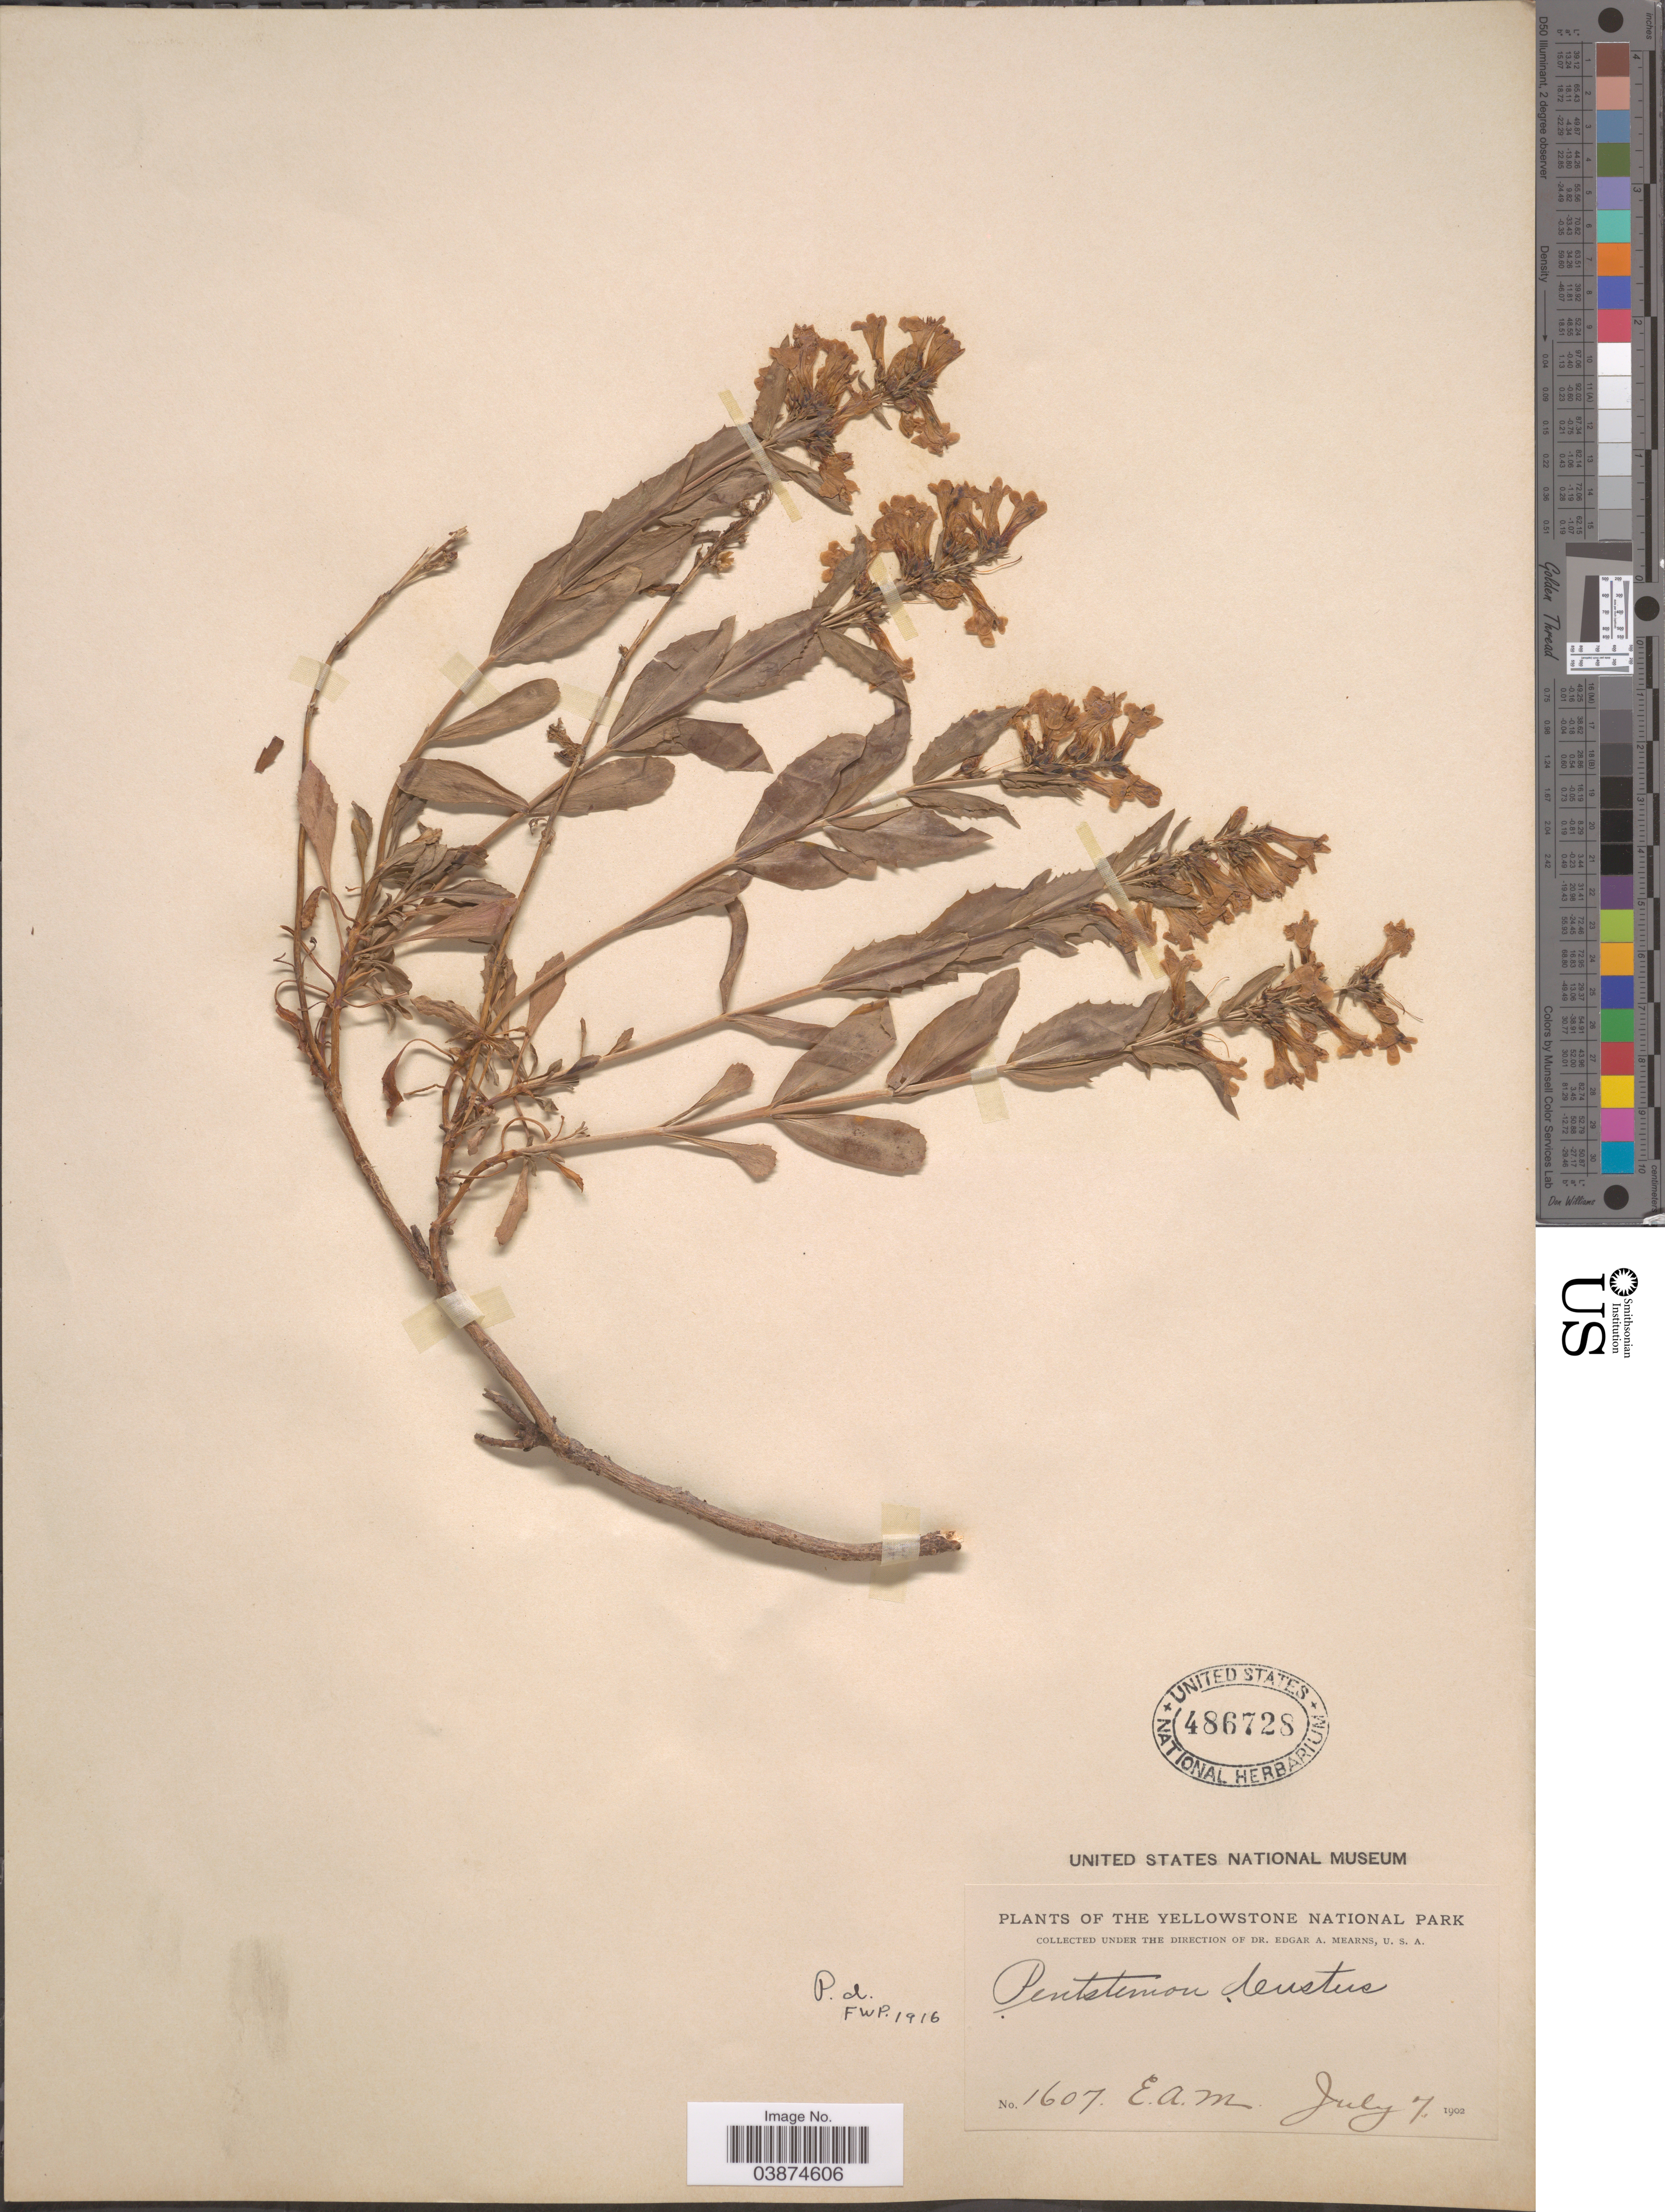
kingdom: Plantae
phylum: Tracheophyta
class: Magnoliopsida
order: Lamiales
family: Plantaginaceae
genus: Penstemon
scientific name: Penstemon deustus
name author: Douglas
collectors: E. A. Mearns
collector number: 1607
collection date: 1902-07-07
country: United States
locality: The Yellowstone National Park.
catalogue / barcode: US 486728